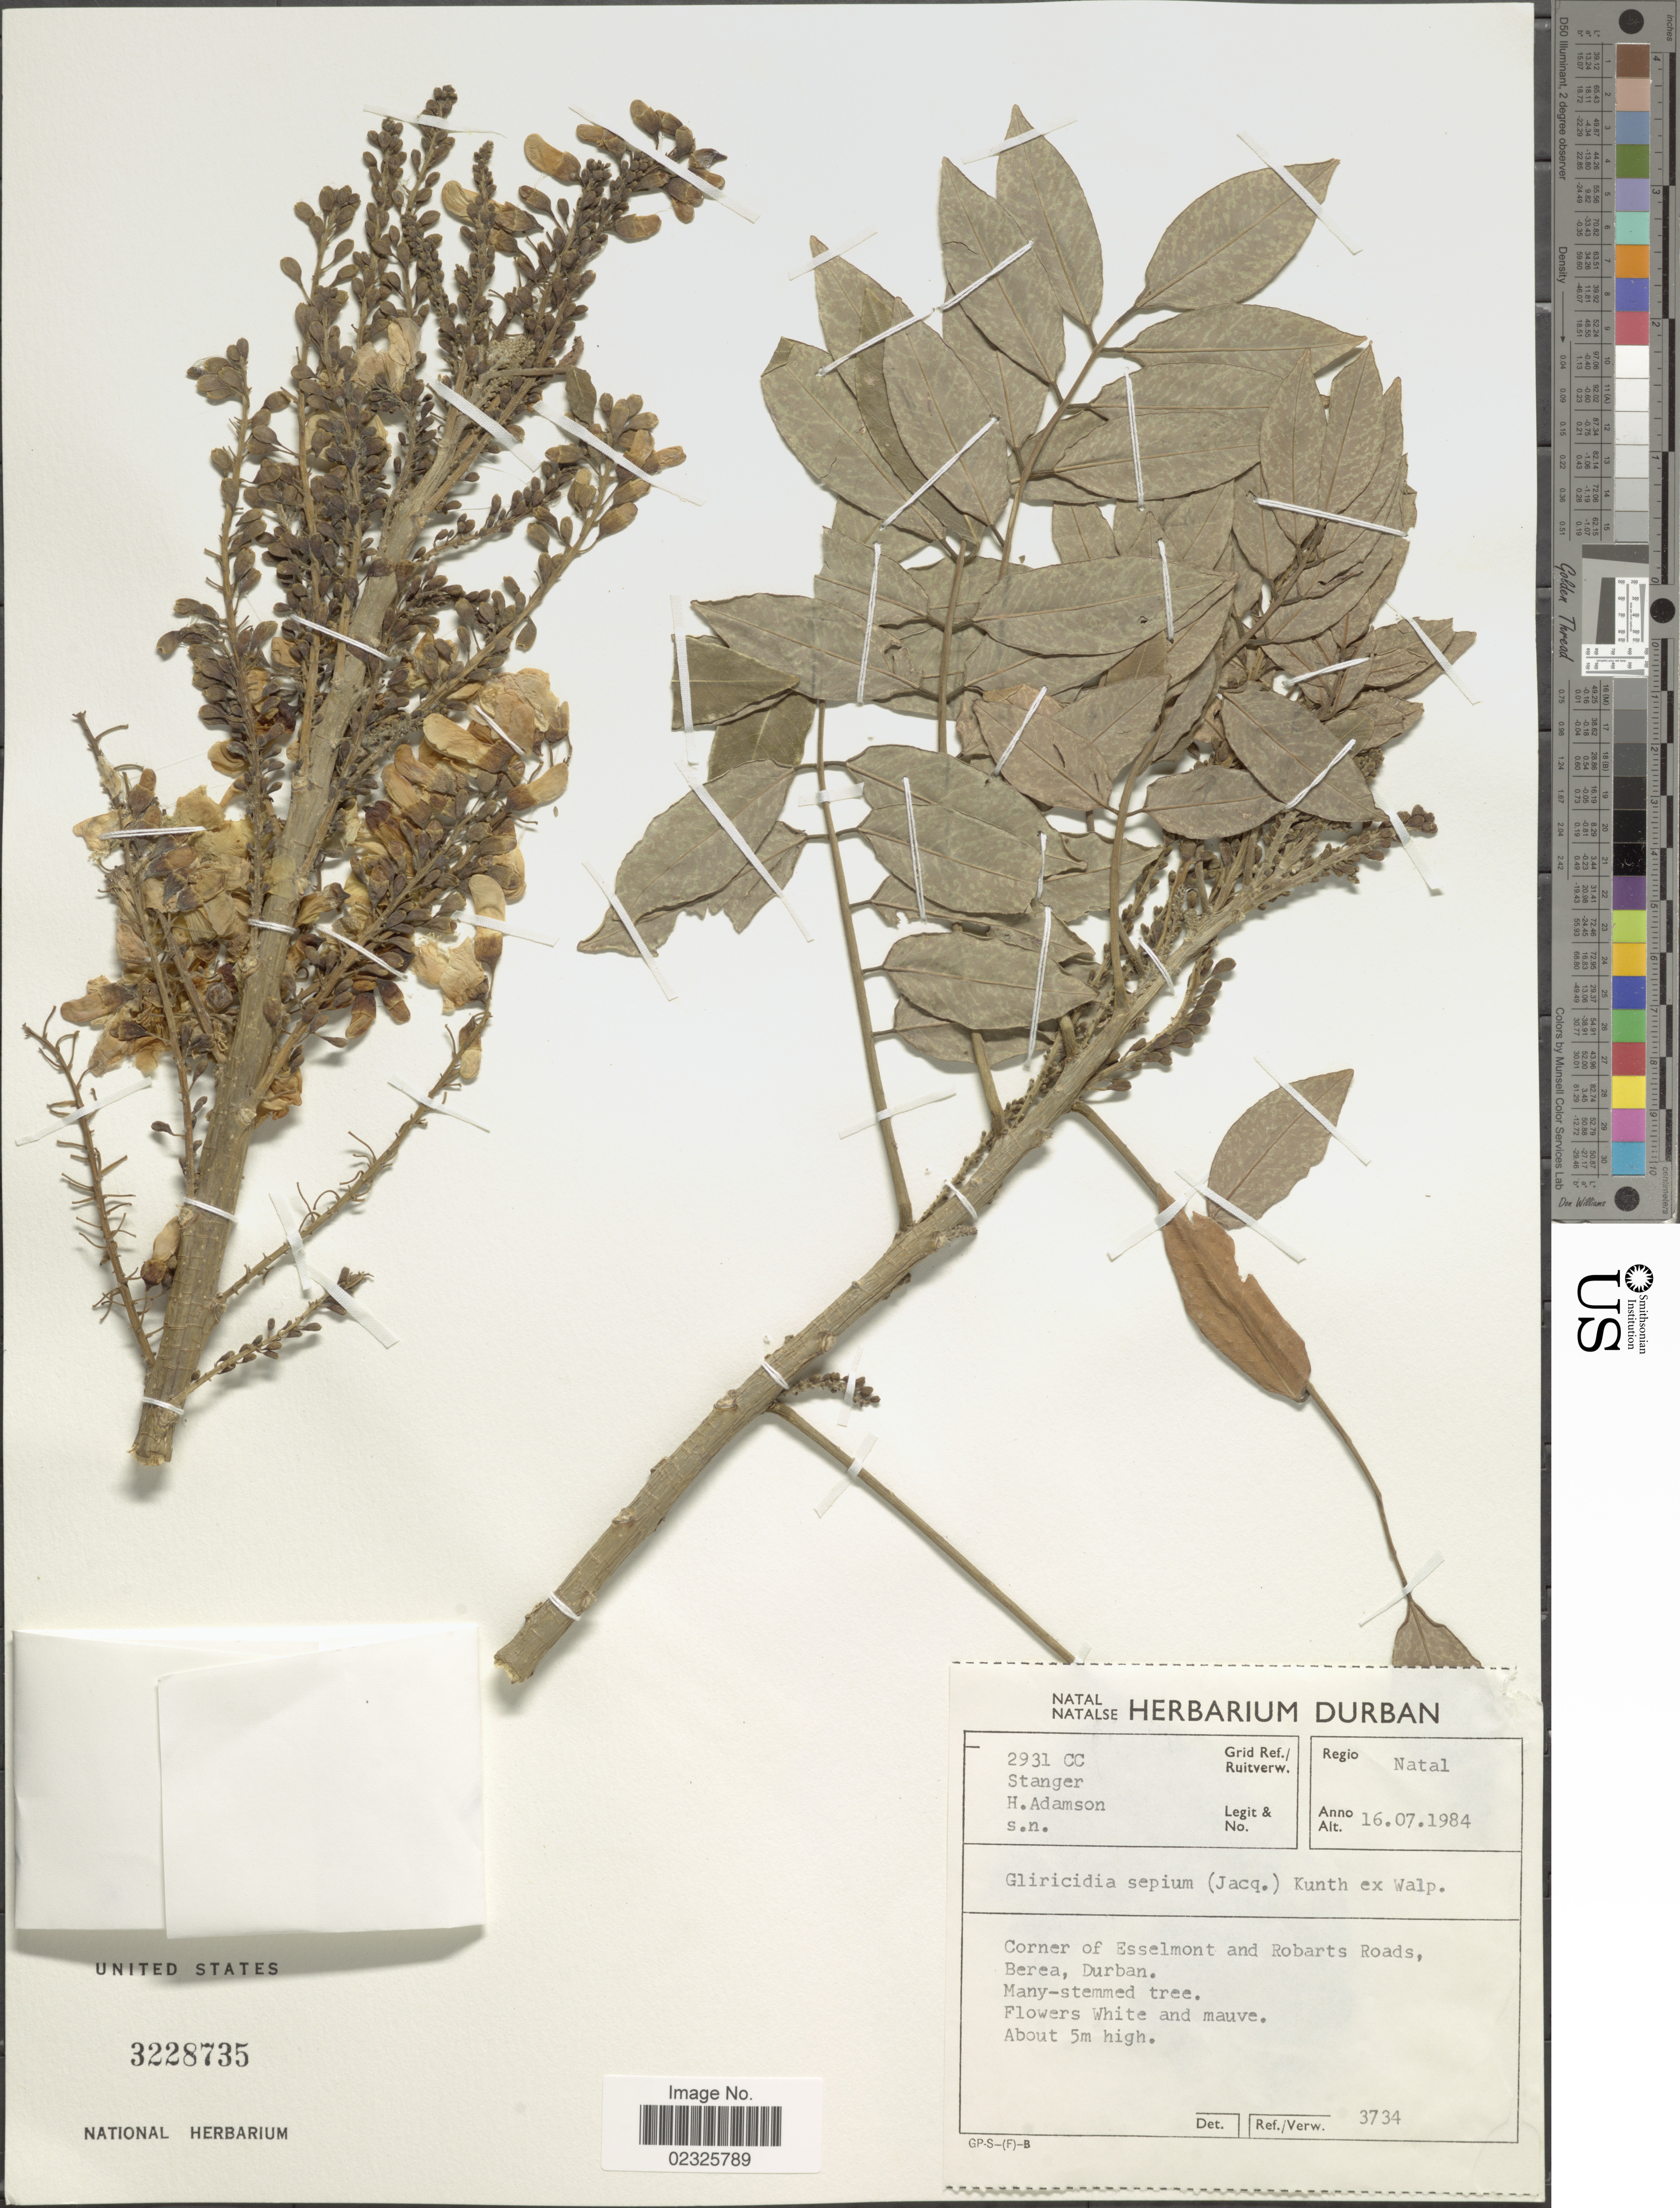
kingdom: Plantae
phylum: Tracheophyta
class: Magnoliopsida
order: Fabales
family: Fabaceae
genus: Gliricidia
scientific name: Gliricidia sepium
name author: (Jacq.) Kunth ex Walp.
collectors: H. Adamson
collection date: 1984-07-16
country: South Africa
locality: Regio Natal. Corner of Esselmont and Robarts Roads, Berea, Durban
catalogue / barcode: US 3228735